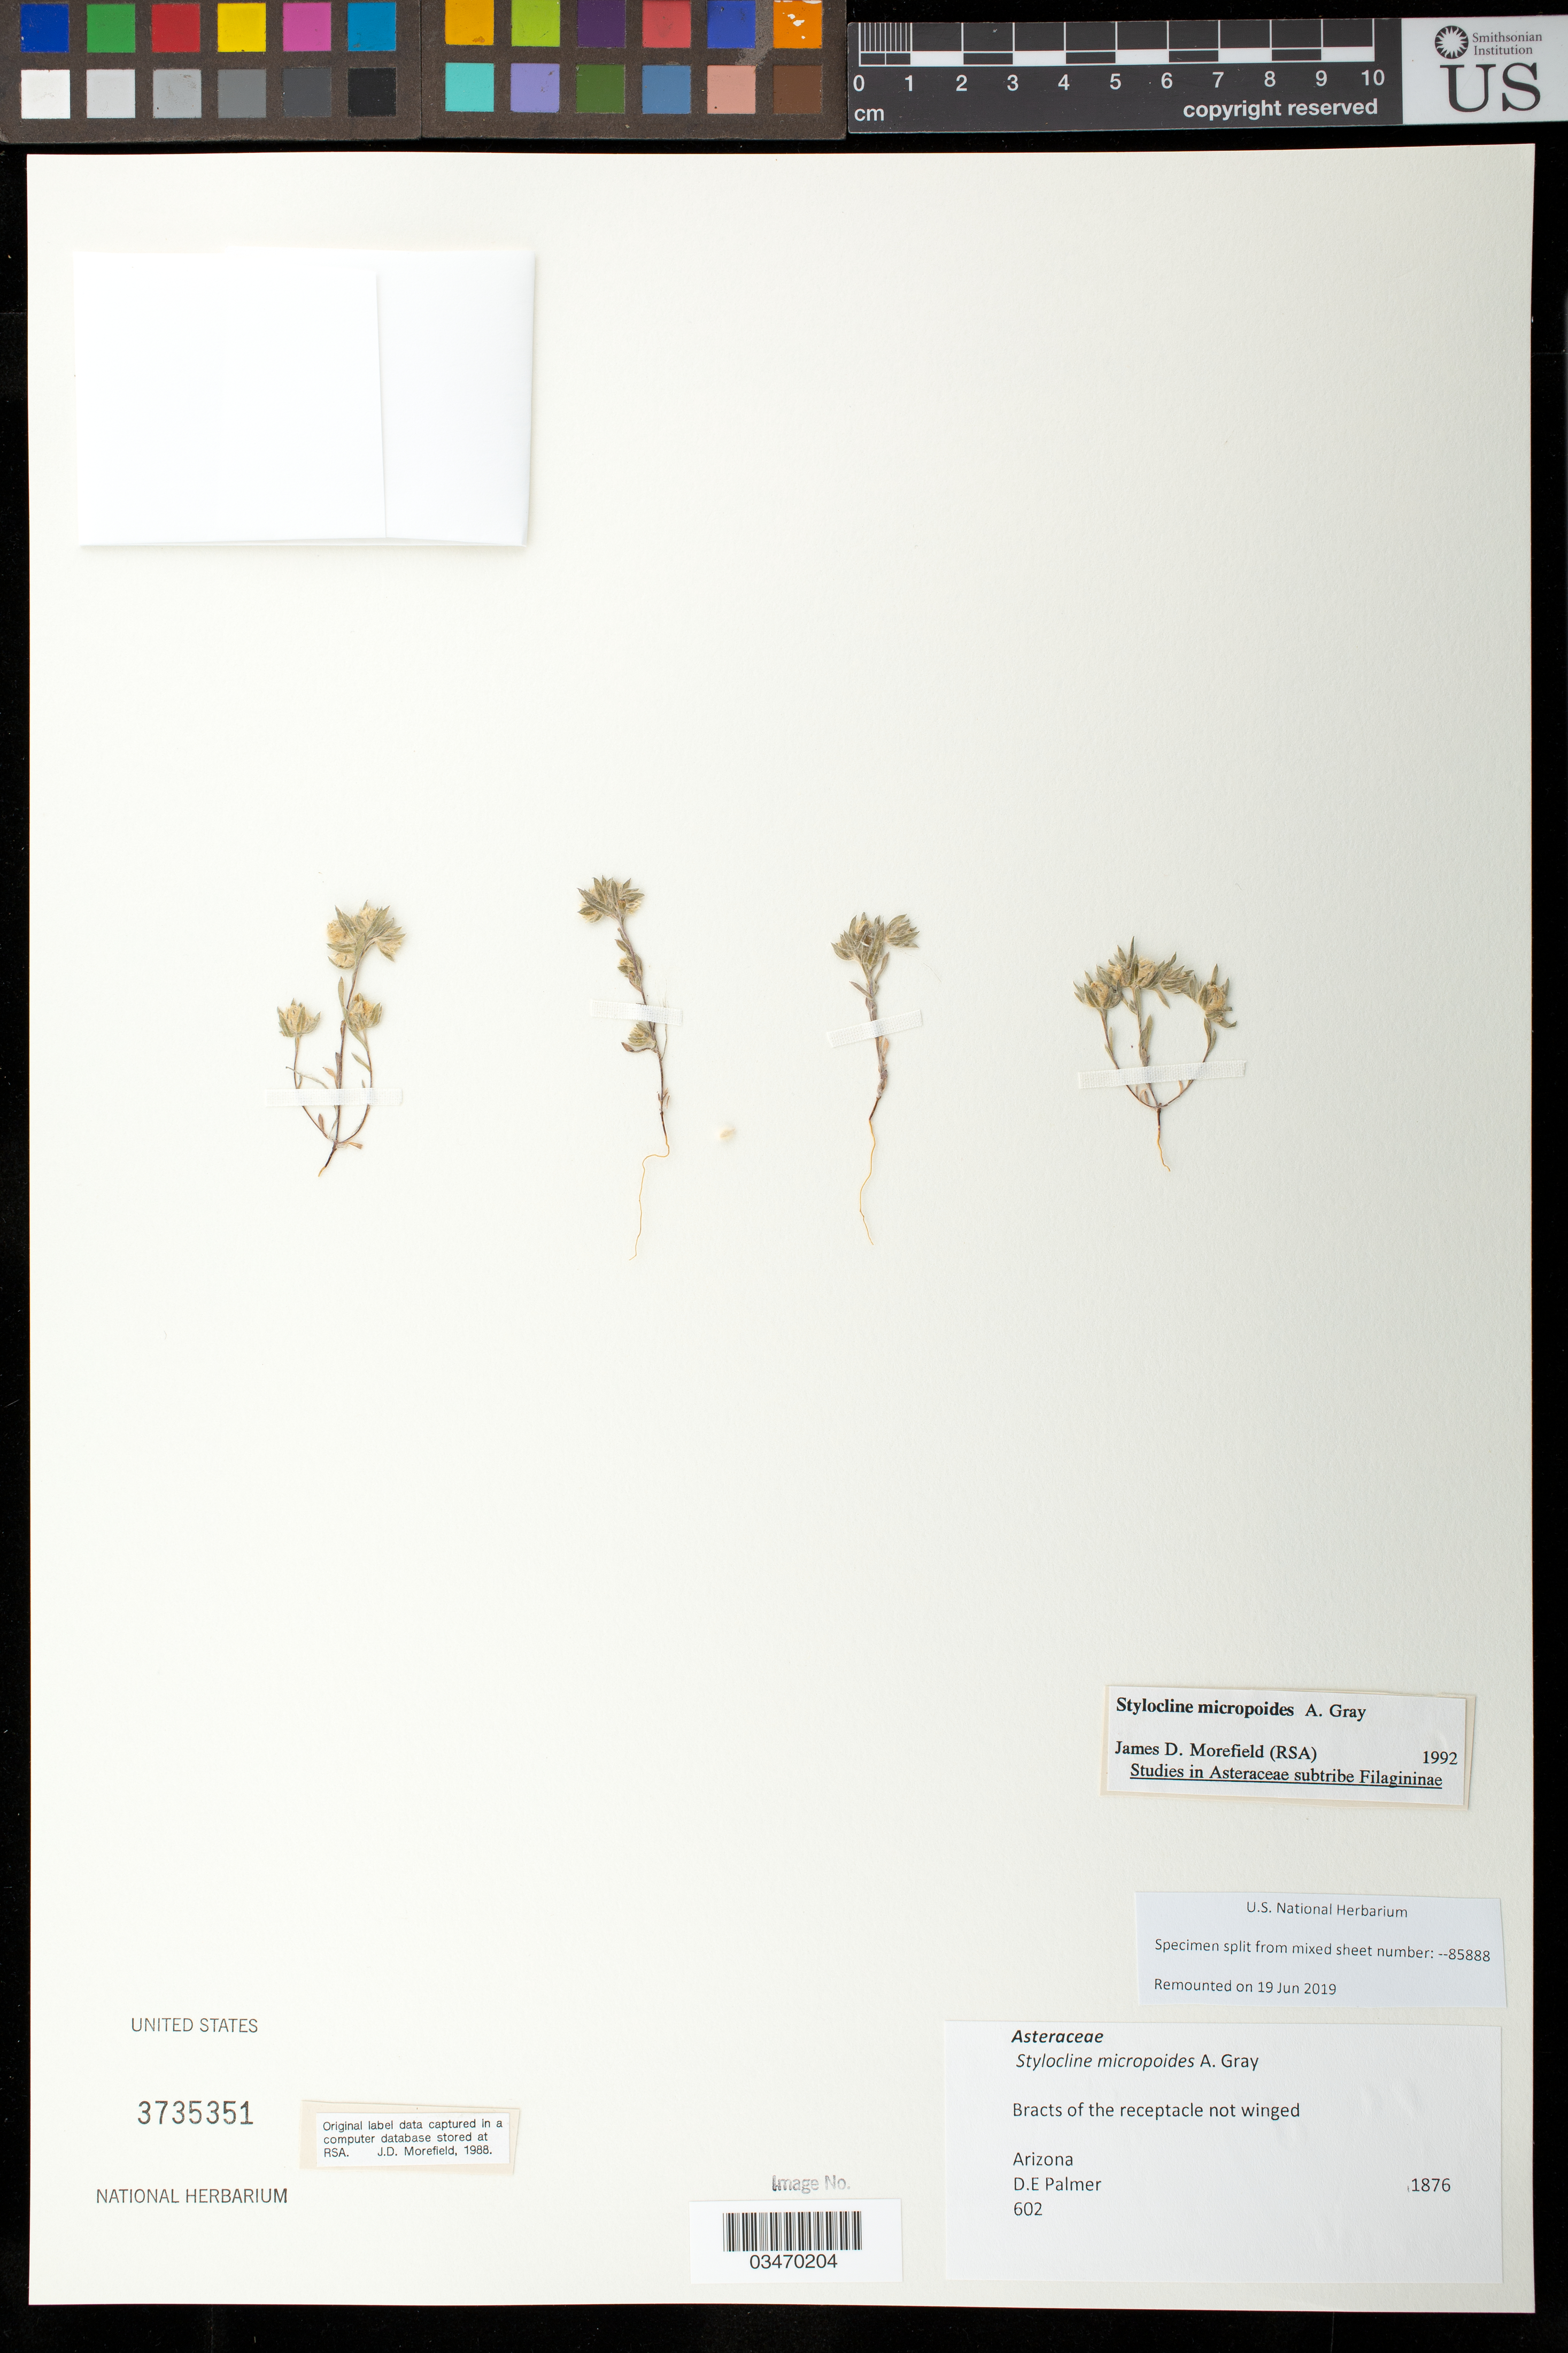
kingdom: Plantae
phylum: Tracheophyta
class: Magnoliopsida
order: Asterales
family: Asteraceae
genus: Stylocline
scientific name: Stylocline micropoides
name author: A. Gray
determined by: Morefield, James D., (RSA), Rancho Santa Ana Botanic Garden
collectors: E. Palmer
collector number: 602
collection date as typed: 1876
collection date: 1876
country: United States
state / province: Arizona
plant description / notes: Specimen split from mixed sheet no. 85888. Remounted on 19 Jun 2019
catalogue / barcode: US 3735351